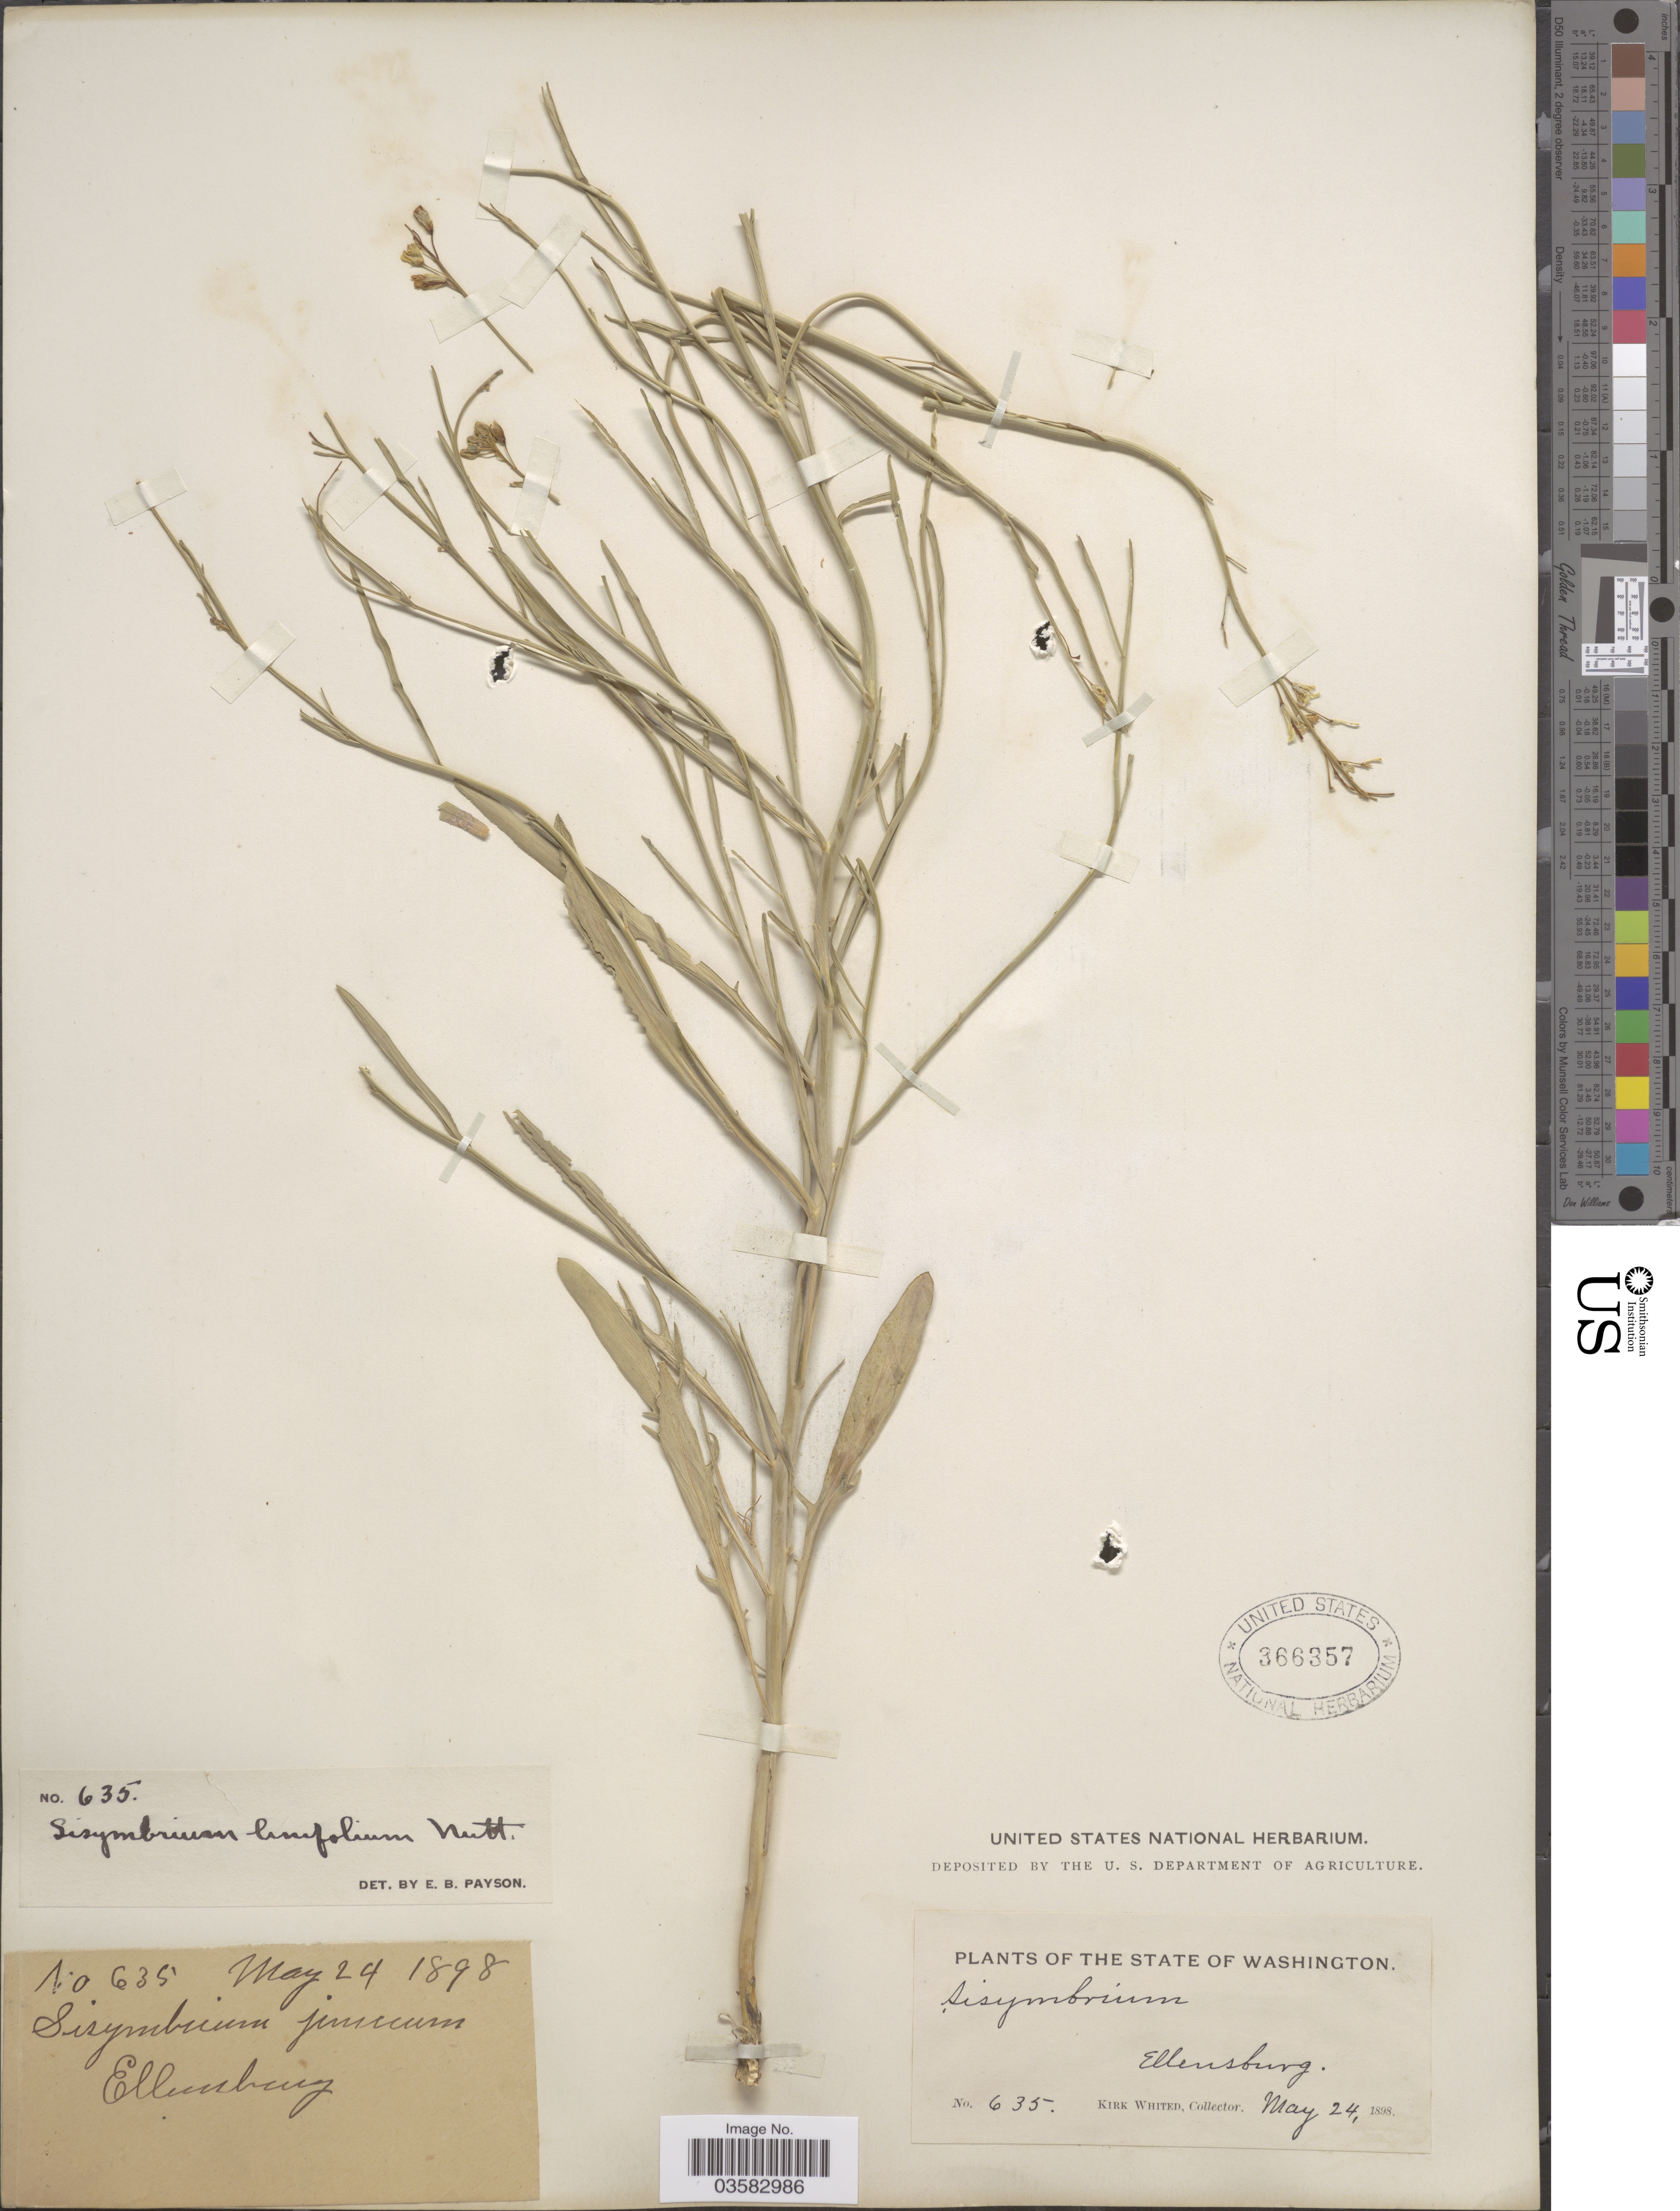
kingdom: Plantae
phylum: Tracheophyta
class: Magnoliopsida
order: Brassicales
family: Brassicaceae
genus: Sisymbrium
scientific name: Sisymbrium linifolium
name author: (Nutt.) Nutt. ex Torr. & A. Gray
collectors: K. Whited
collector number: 635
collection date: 1898-05-24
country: United States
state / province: Washington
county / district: Kittitas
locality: Ellensburg.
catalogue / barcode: US 366357